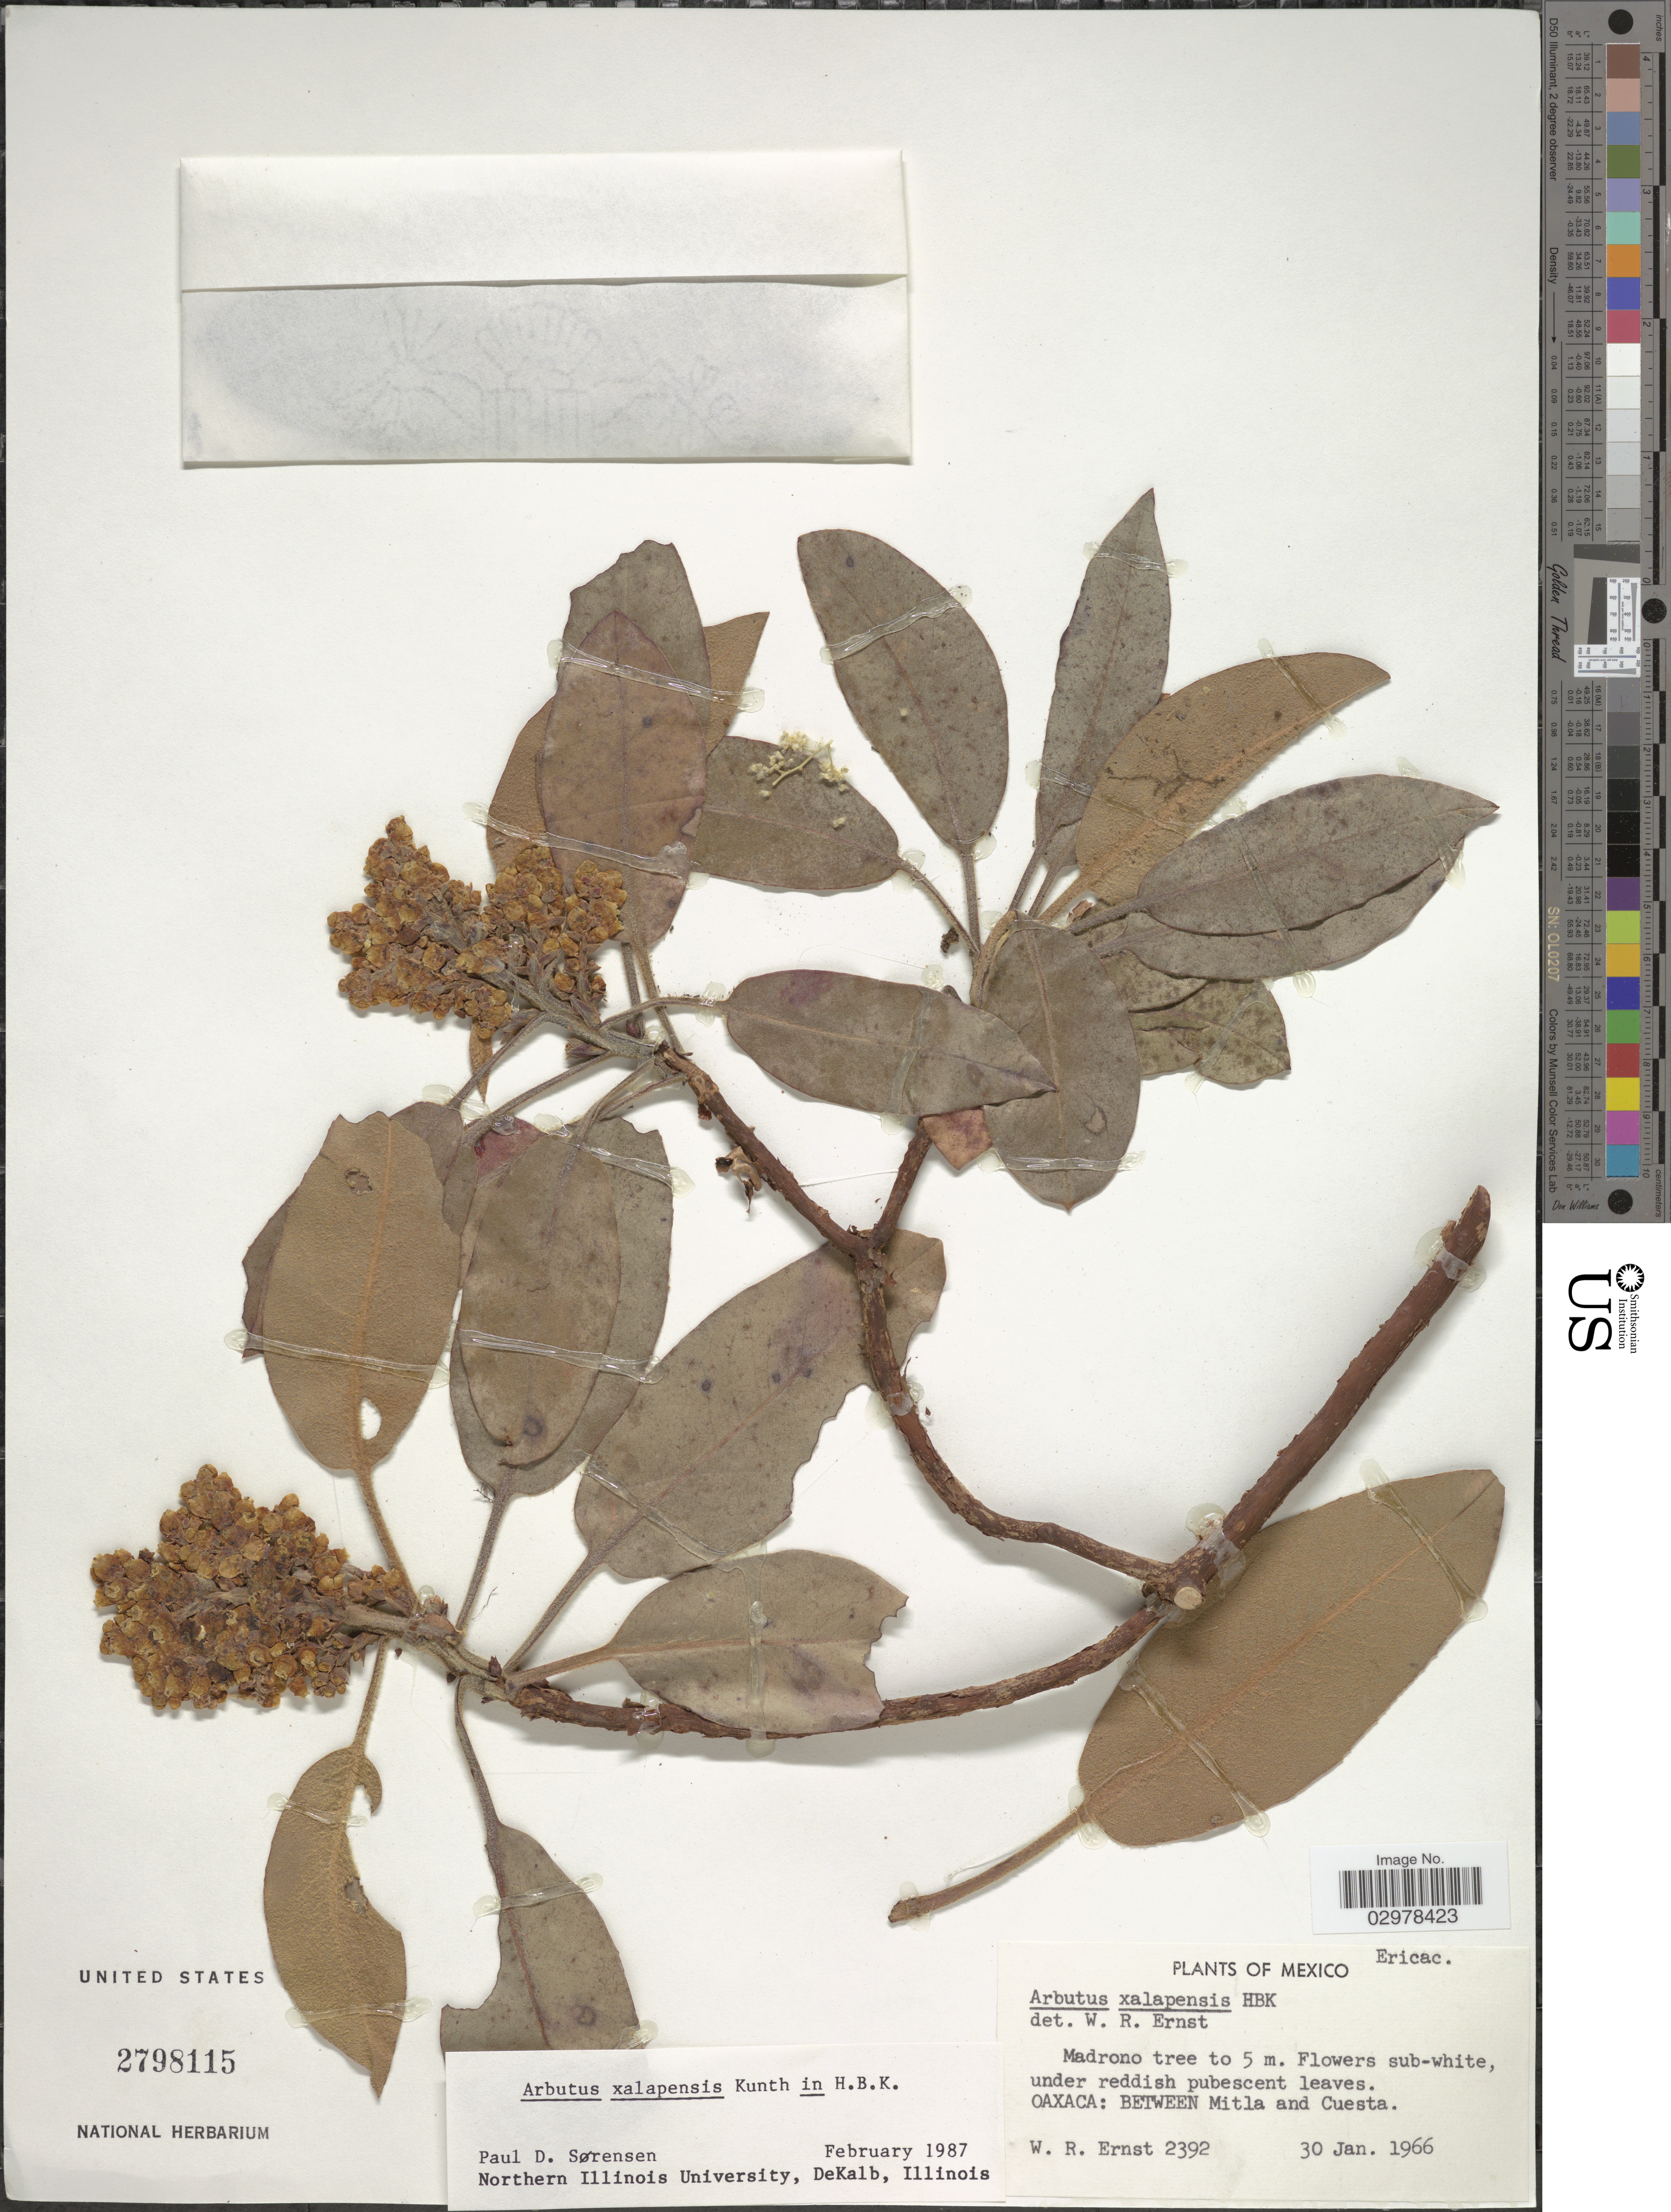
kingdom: Plantae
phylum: Tracheophyta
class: Magnoliopsida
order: Ericales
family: Ericaceae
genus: Arbutus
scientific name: Arbutus xalapensis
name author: Kunth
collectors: W. R. Ernst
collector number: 2392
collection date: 1966-01-30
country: Mexico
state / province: Oaxaca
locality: Between Mitla and Cuesta.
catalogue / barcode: US 2798115